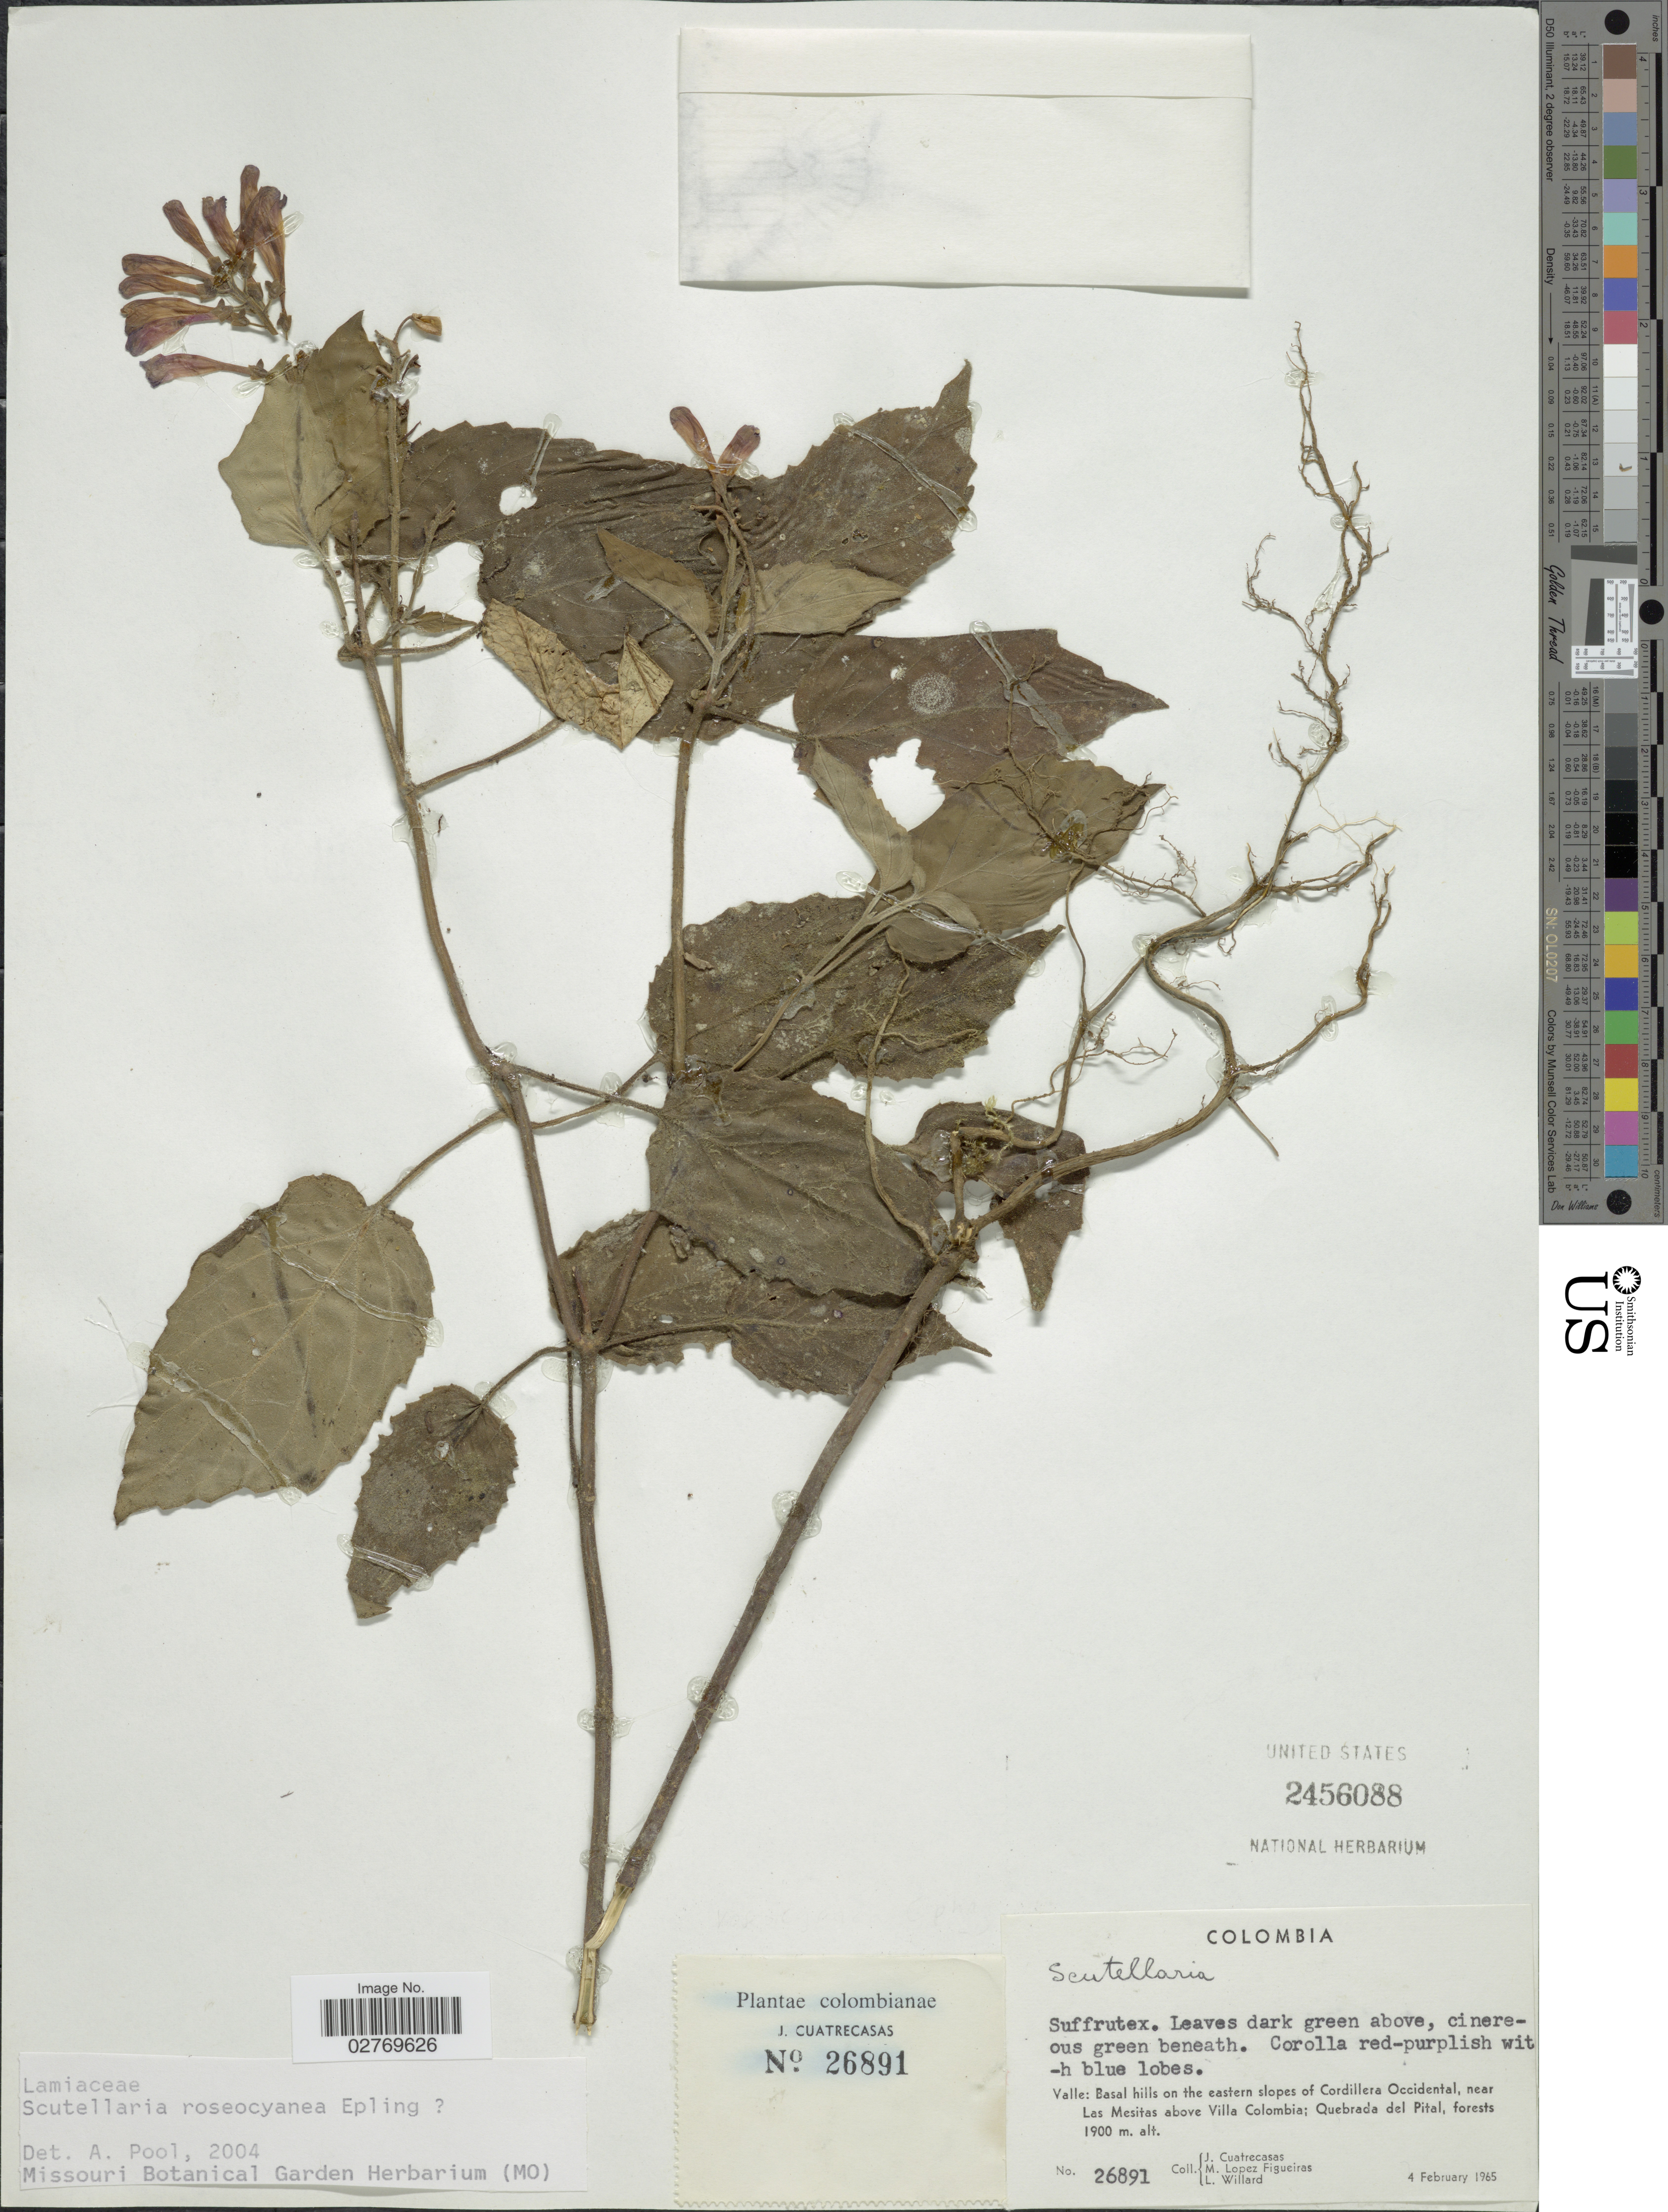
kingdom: Plantae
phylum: Tracheophyta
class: Magnoliopsida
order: Lamiales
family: Lamiaceae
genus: Scutellaria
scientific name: Scutellaria roseocyanea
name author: Epling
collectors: J. Cuatrecasas, M. López Figueiras & L. Willard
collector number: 26891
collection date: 1965-02-04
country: Colombia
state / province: Valle del Cauca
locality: Valle: Basal hills on the eastern slopes of Cordillera Occidental, near Las Mesitas above Villa Colombia; Quebrada del Pital.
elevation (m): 1900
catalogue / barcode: US 2456088